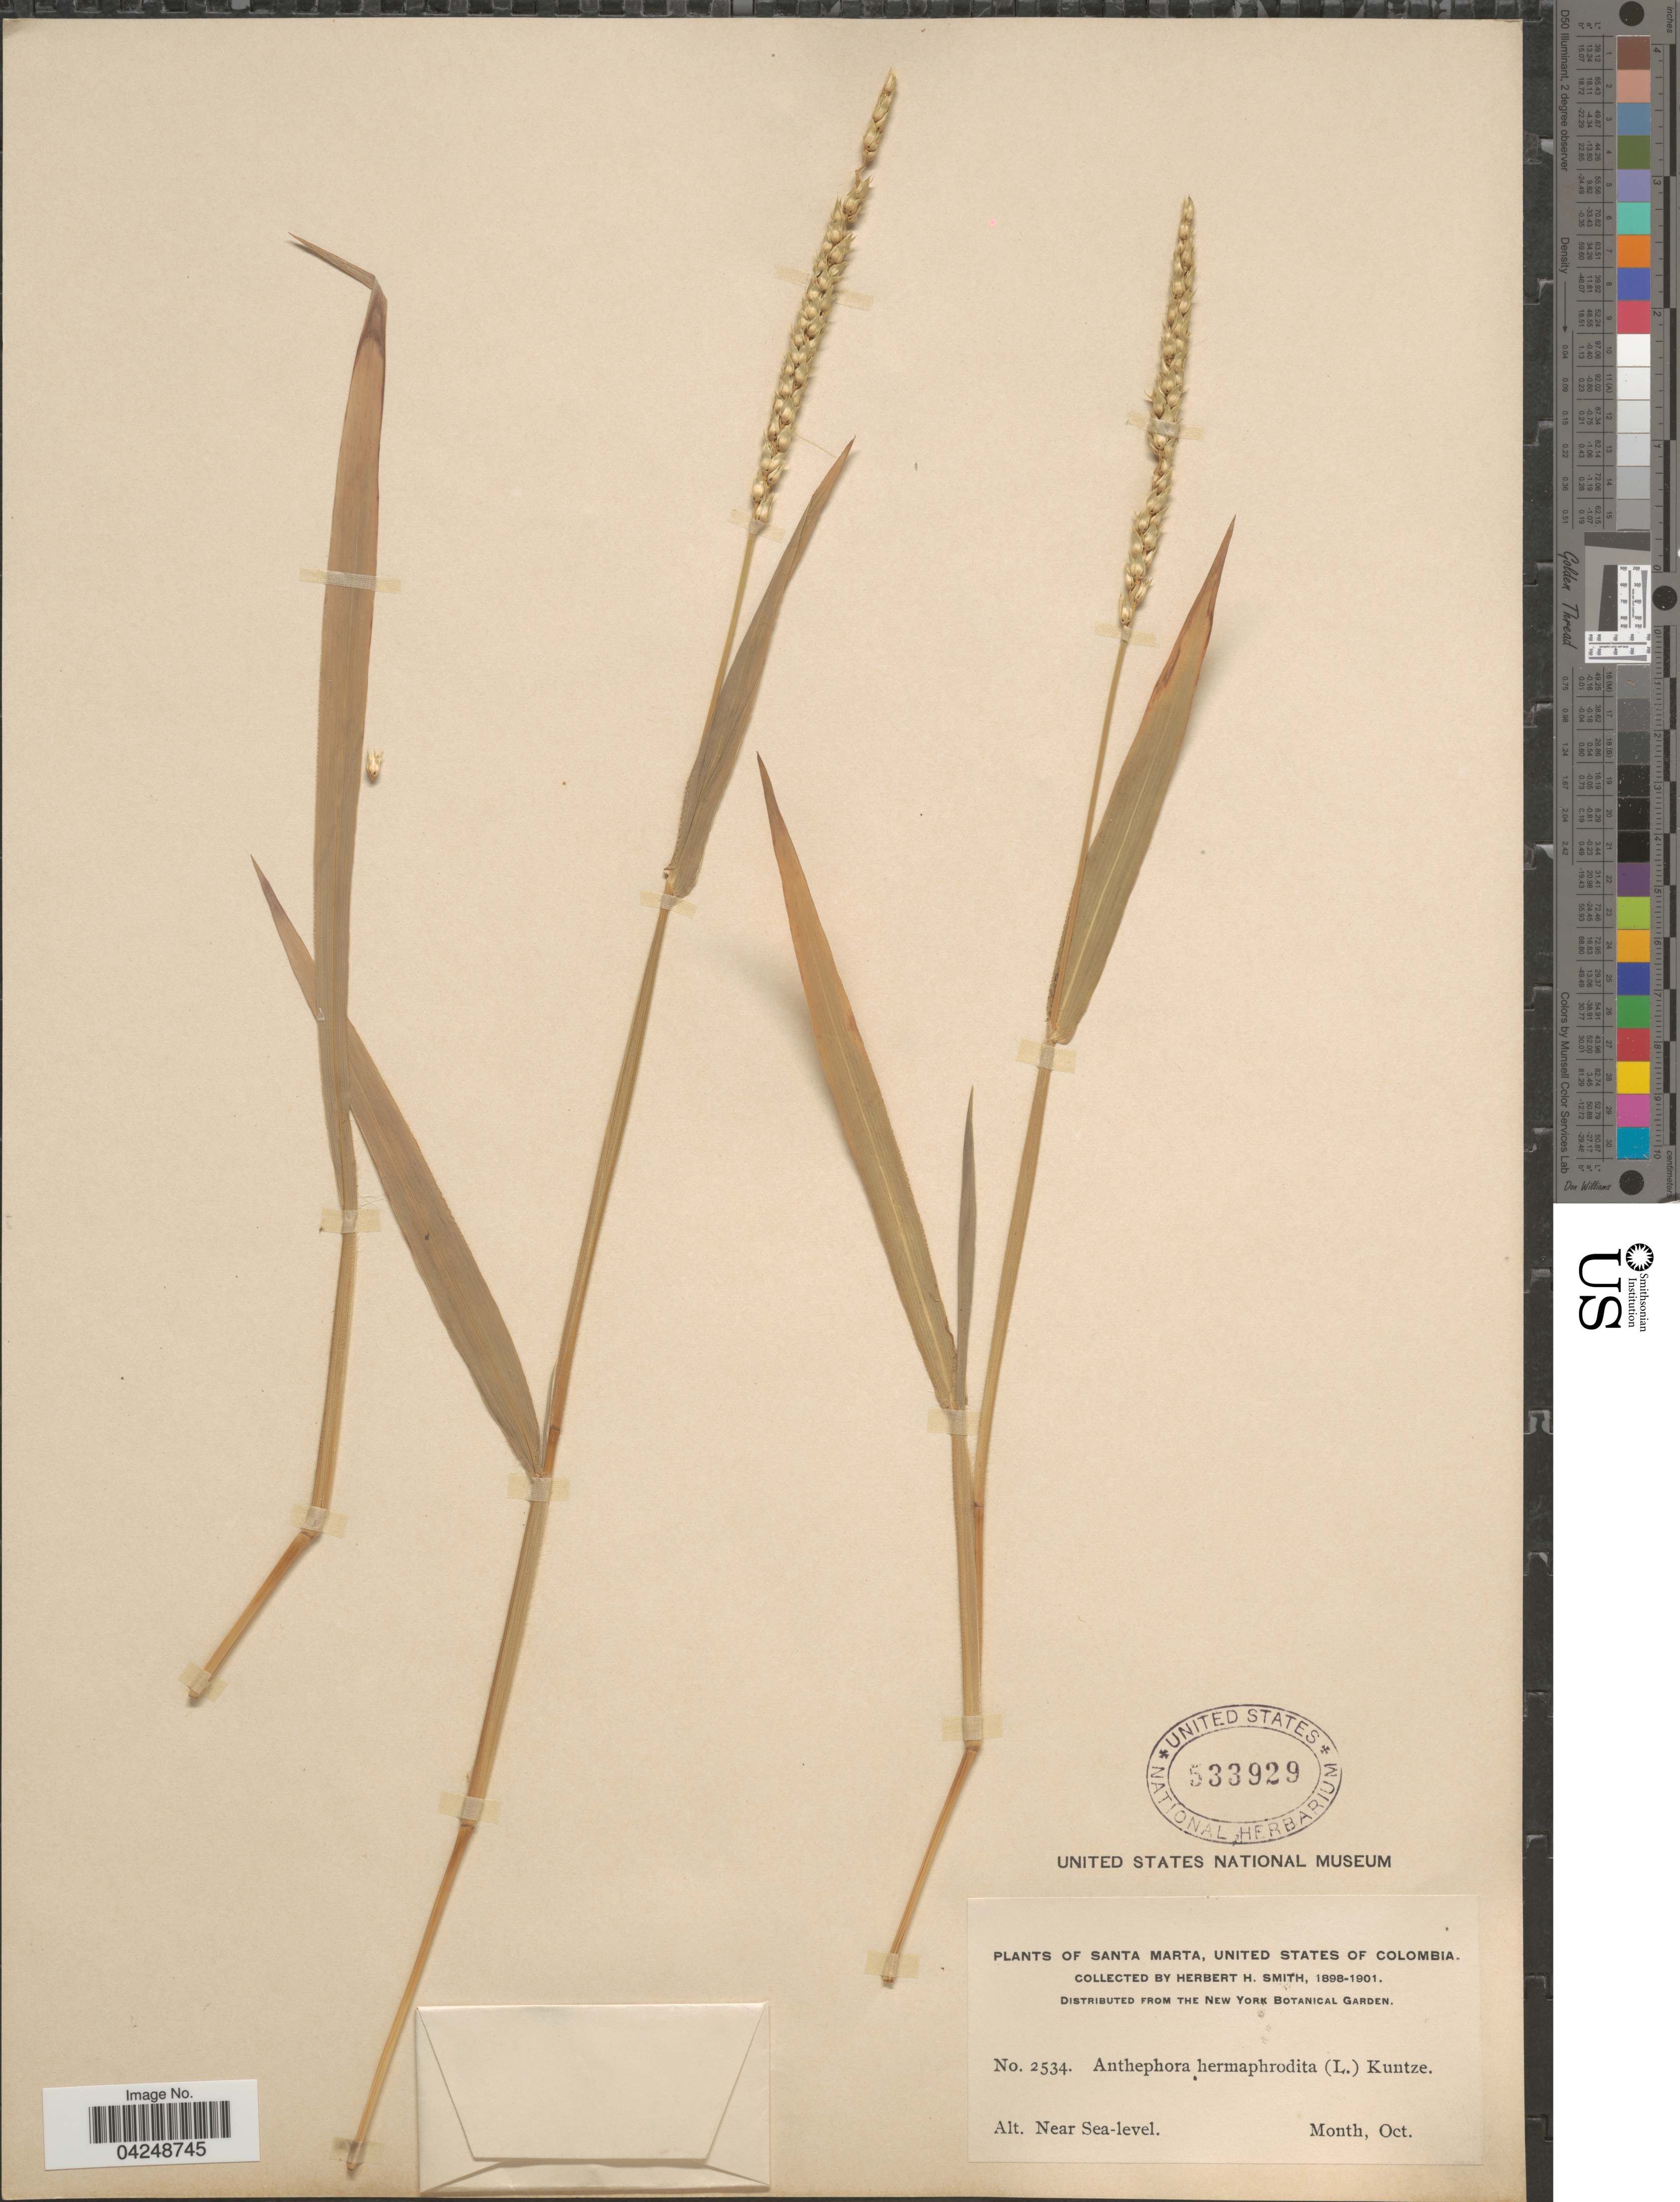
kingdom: Plantae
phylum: Tracheophyta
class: Liliopsida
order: Poales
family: Poaceae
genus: Anthephora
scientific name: Anthephora hermaphrodita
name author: (L.) Kuntze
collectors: Herbert H. Smith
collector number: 2534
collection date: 1898-10/1901-10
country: Colombia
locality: Santa Marta.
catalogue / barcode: US 533929